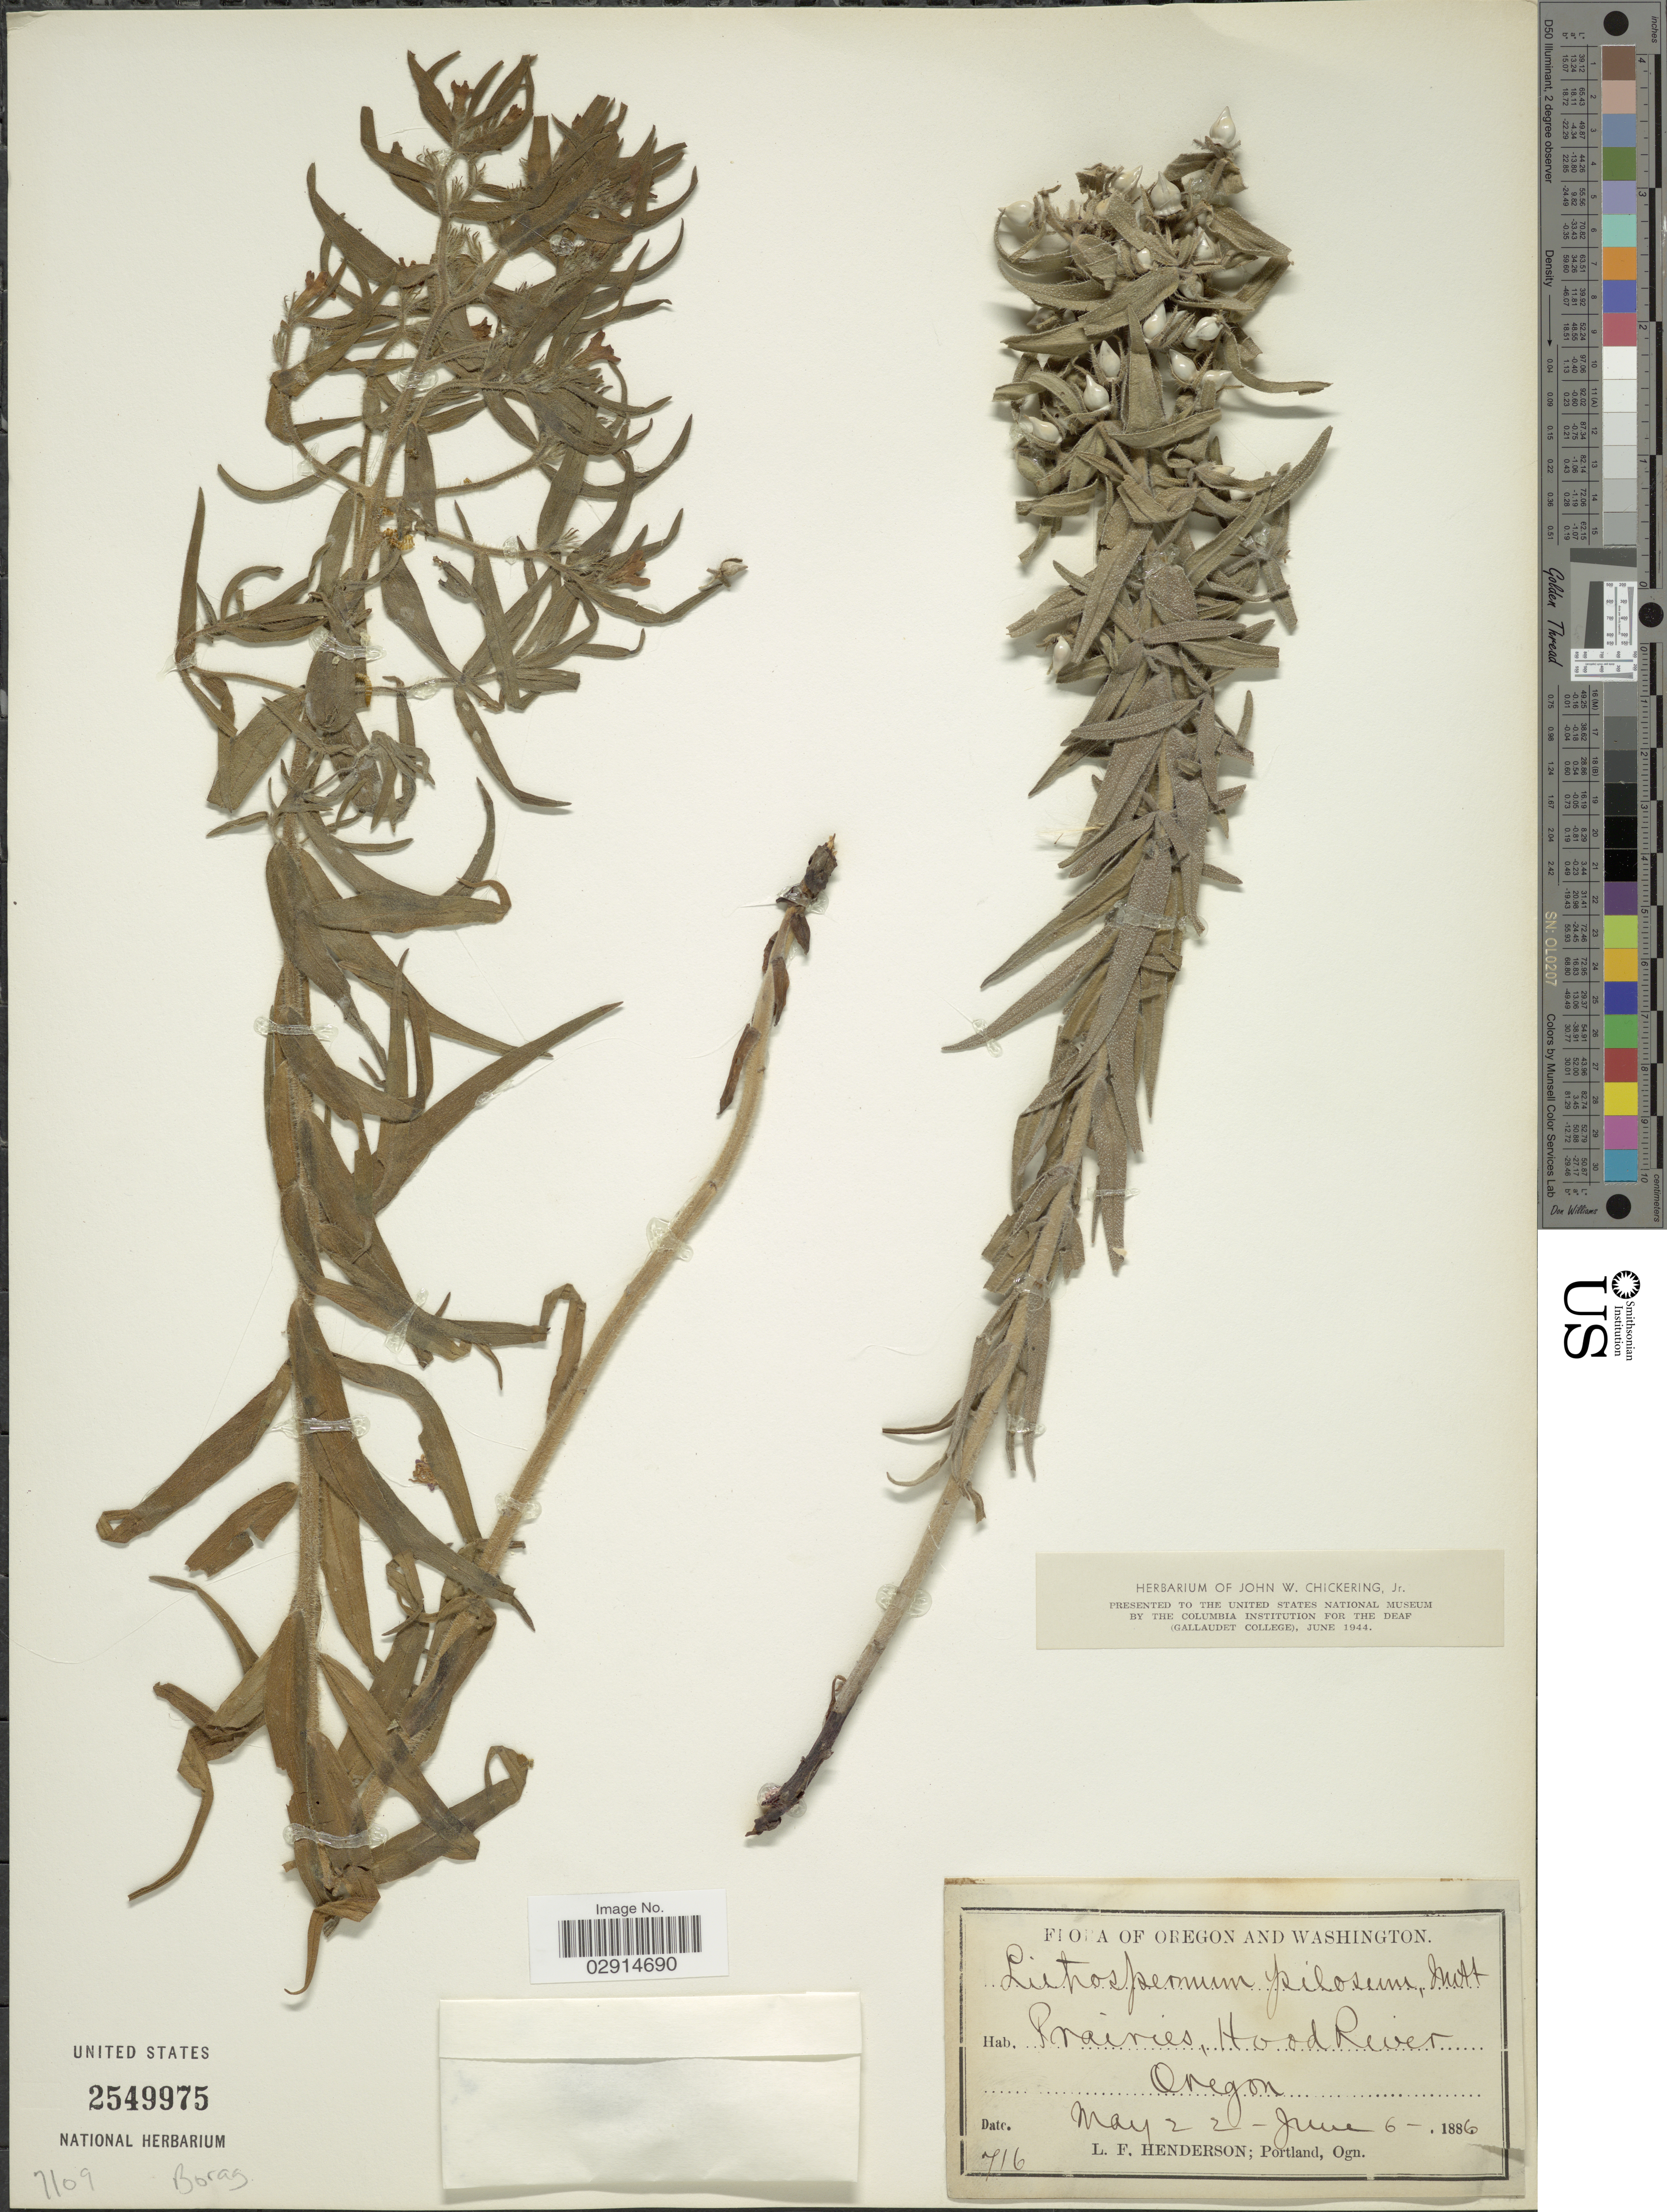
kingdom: Plantae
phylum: Tracheophyta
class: Magnoliopsida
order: Boraginales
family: Boraginaceae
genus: Lithospermum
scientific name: Lithospermum ruderale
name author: Douglas ex Lehm.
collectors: L. Henderson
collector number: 716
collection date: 1886-05-22/1886-06-06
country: United States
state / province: Oregon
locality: Prairies, Hood River.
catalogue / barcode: US 2549975